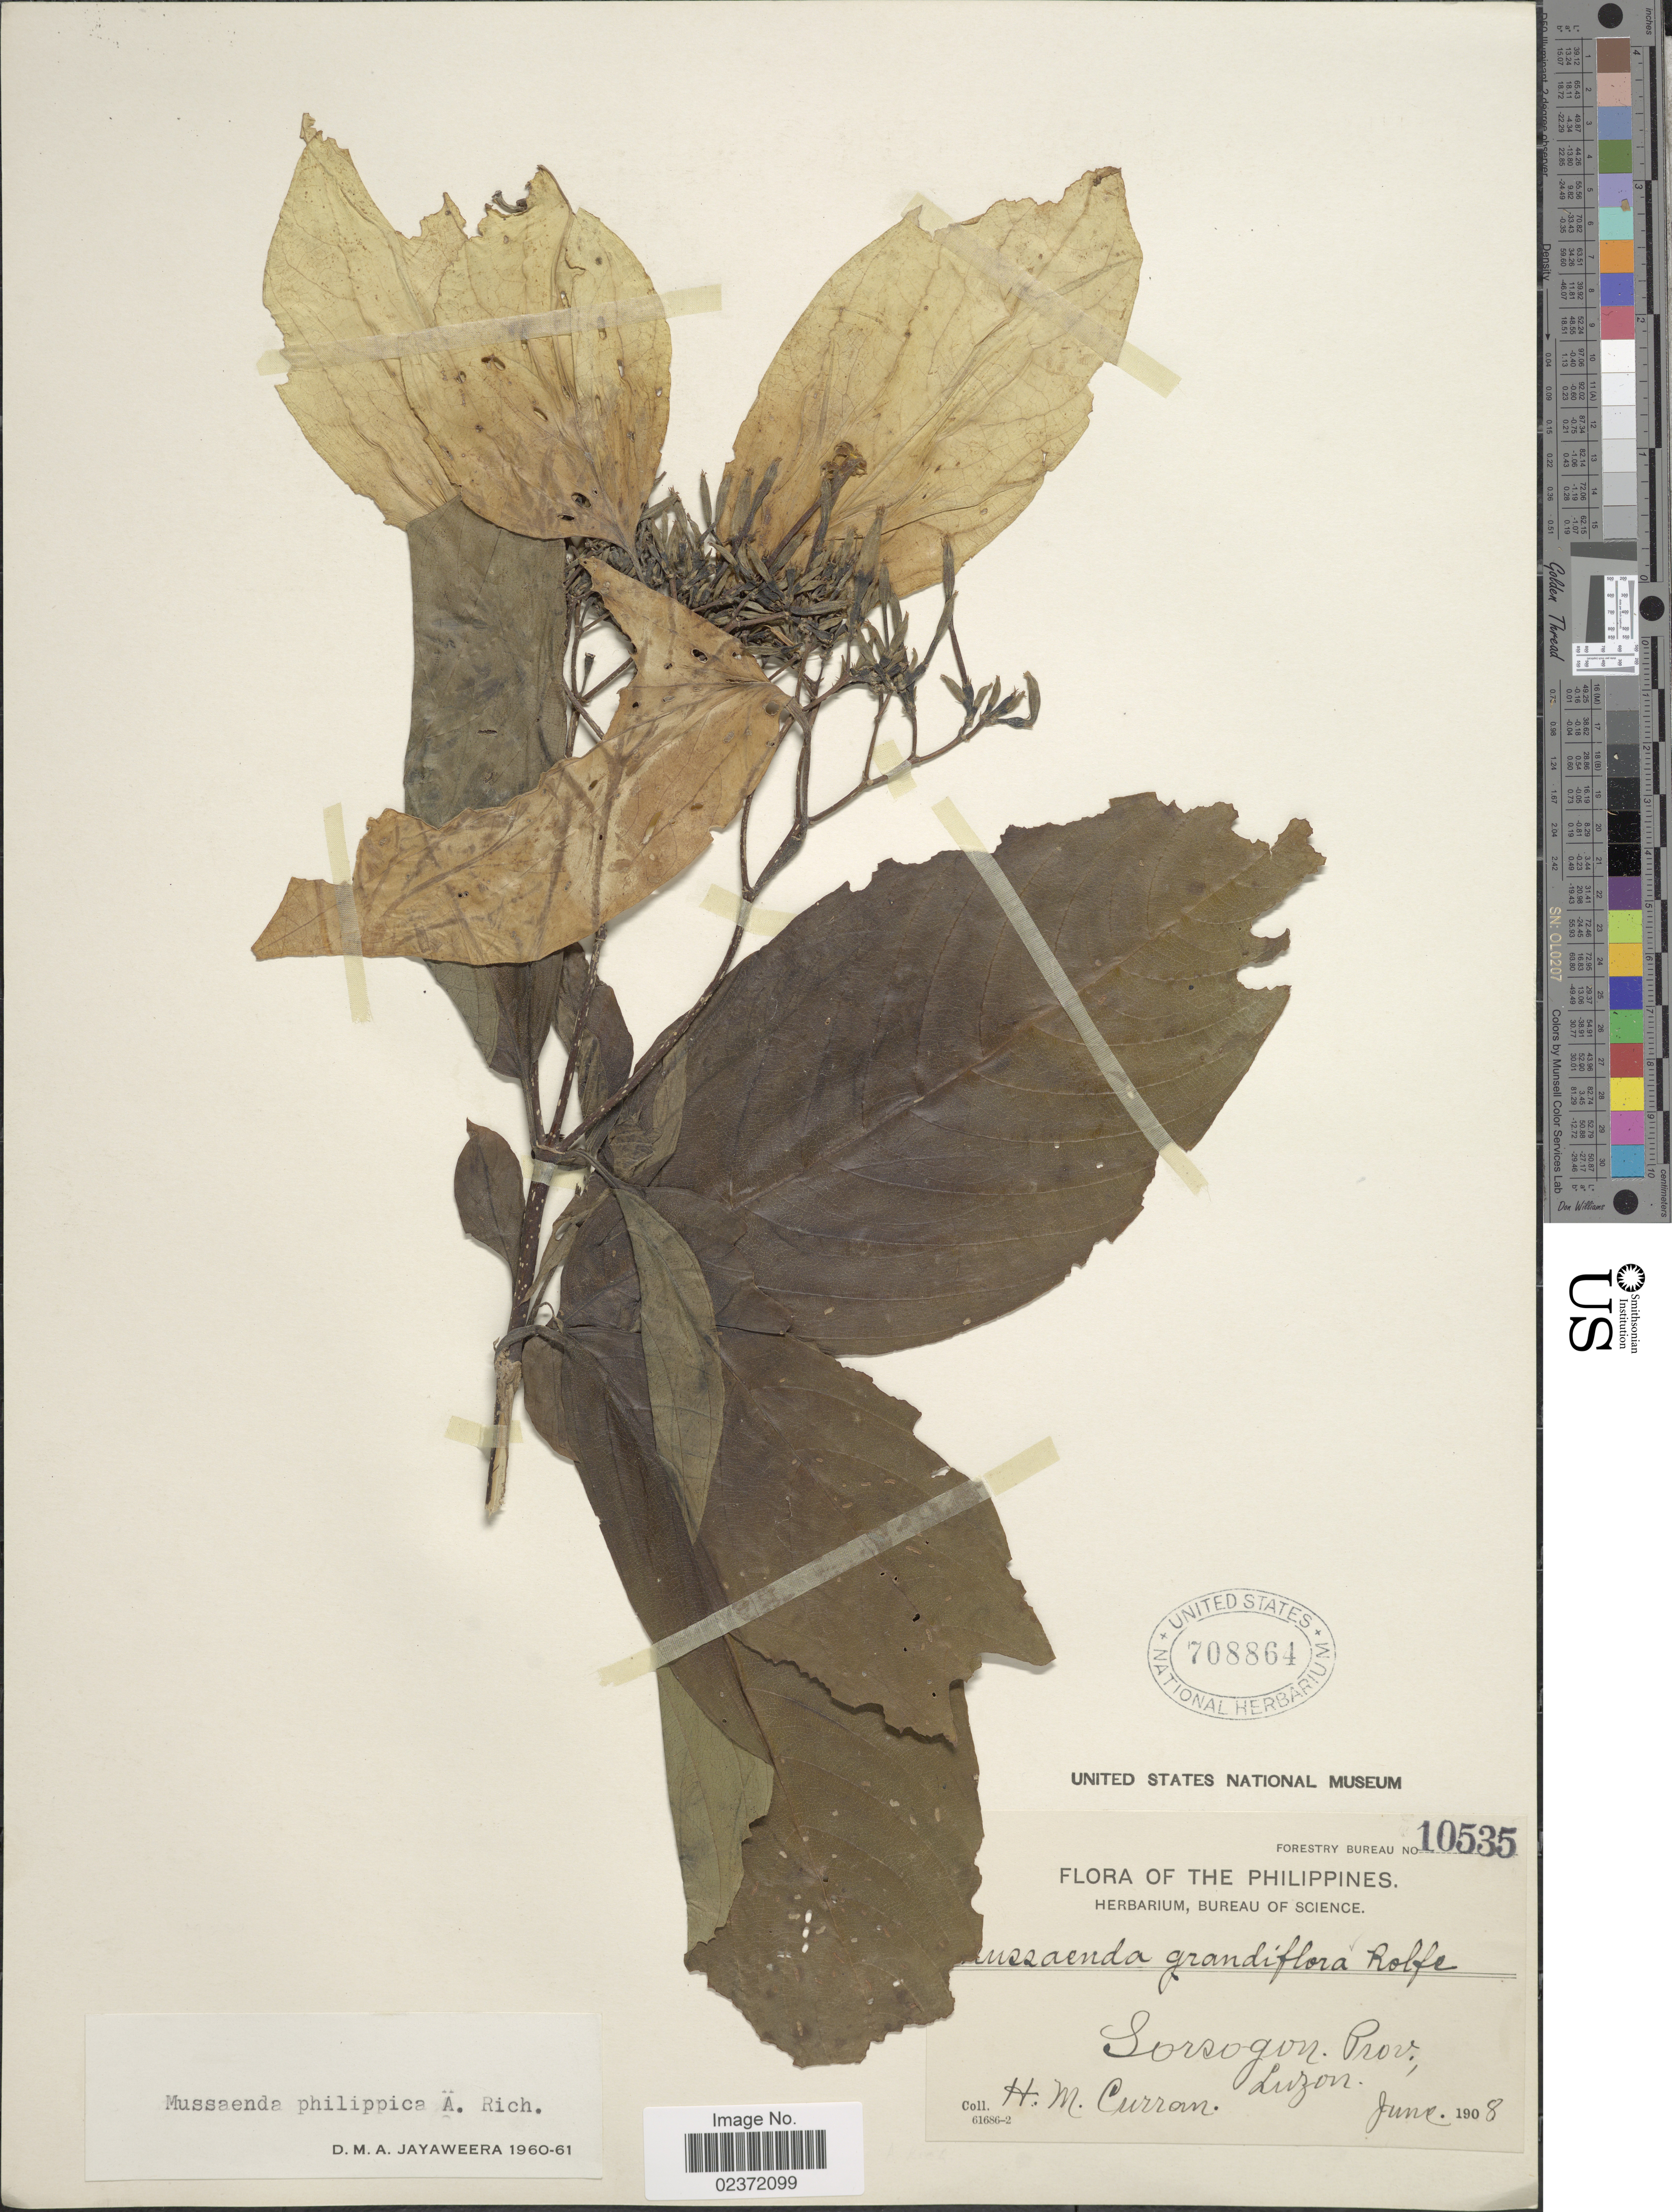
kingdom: Plantae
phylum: Tracheophyta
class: Magnoliopsida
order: Gentianales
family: Rubiaceae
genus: Mussaenda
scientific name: Mussaenda philippica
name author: A. Rich.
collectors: H. M. Curran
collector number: Forestry Bureau 10535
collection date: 1908-06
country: Philippines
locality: Sorsogon Prov., Luzon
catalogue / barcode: US 708864